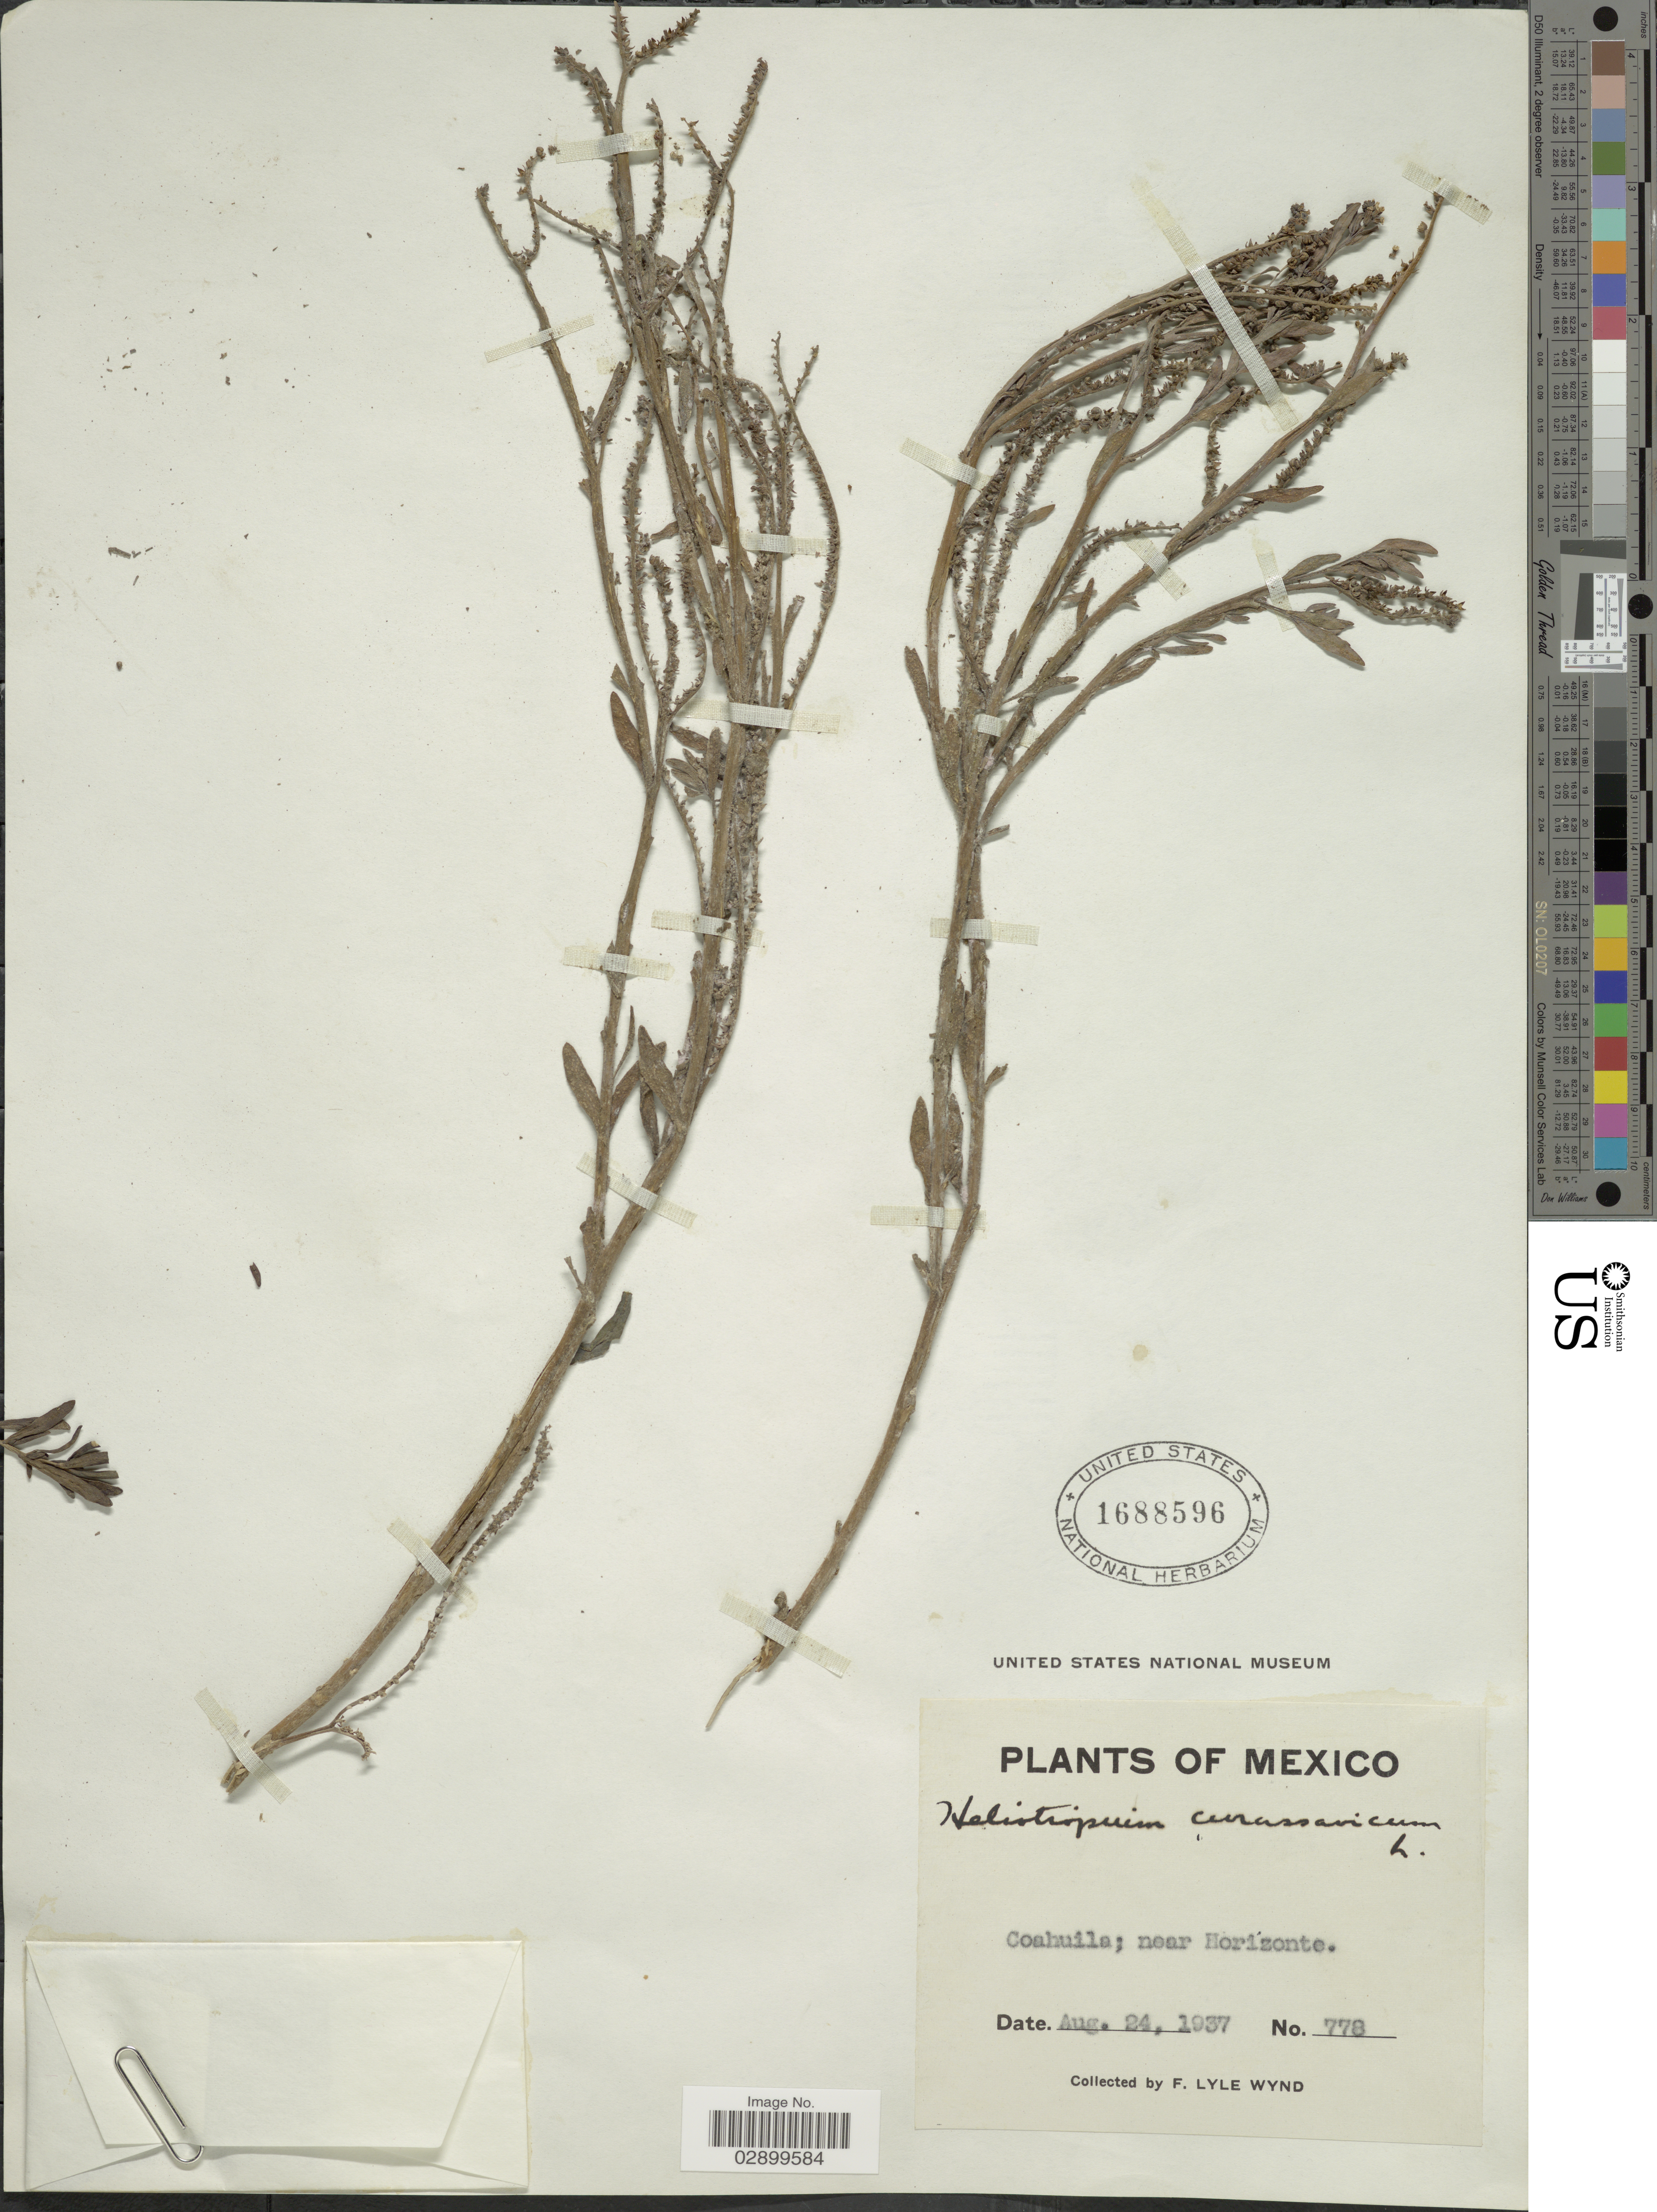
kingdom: Plantae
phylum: Tracheophyta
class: Magnoliopsida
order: Boraginales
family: Heliotropiaceae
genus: Heliotropium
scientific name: Heliotropium curassavicum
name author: L.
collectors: F. L. Wynd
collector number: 778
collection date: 1937-08-24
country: Mexico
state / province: Coahuila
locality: Near Horizonte.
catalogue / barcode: US 1688596